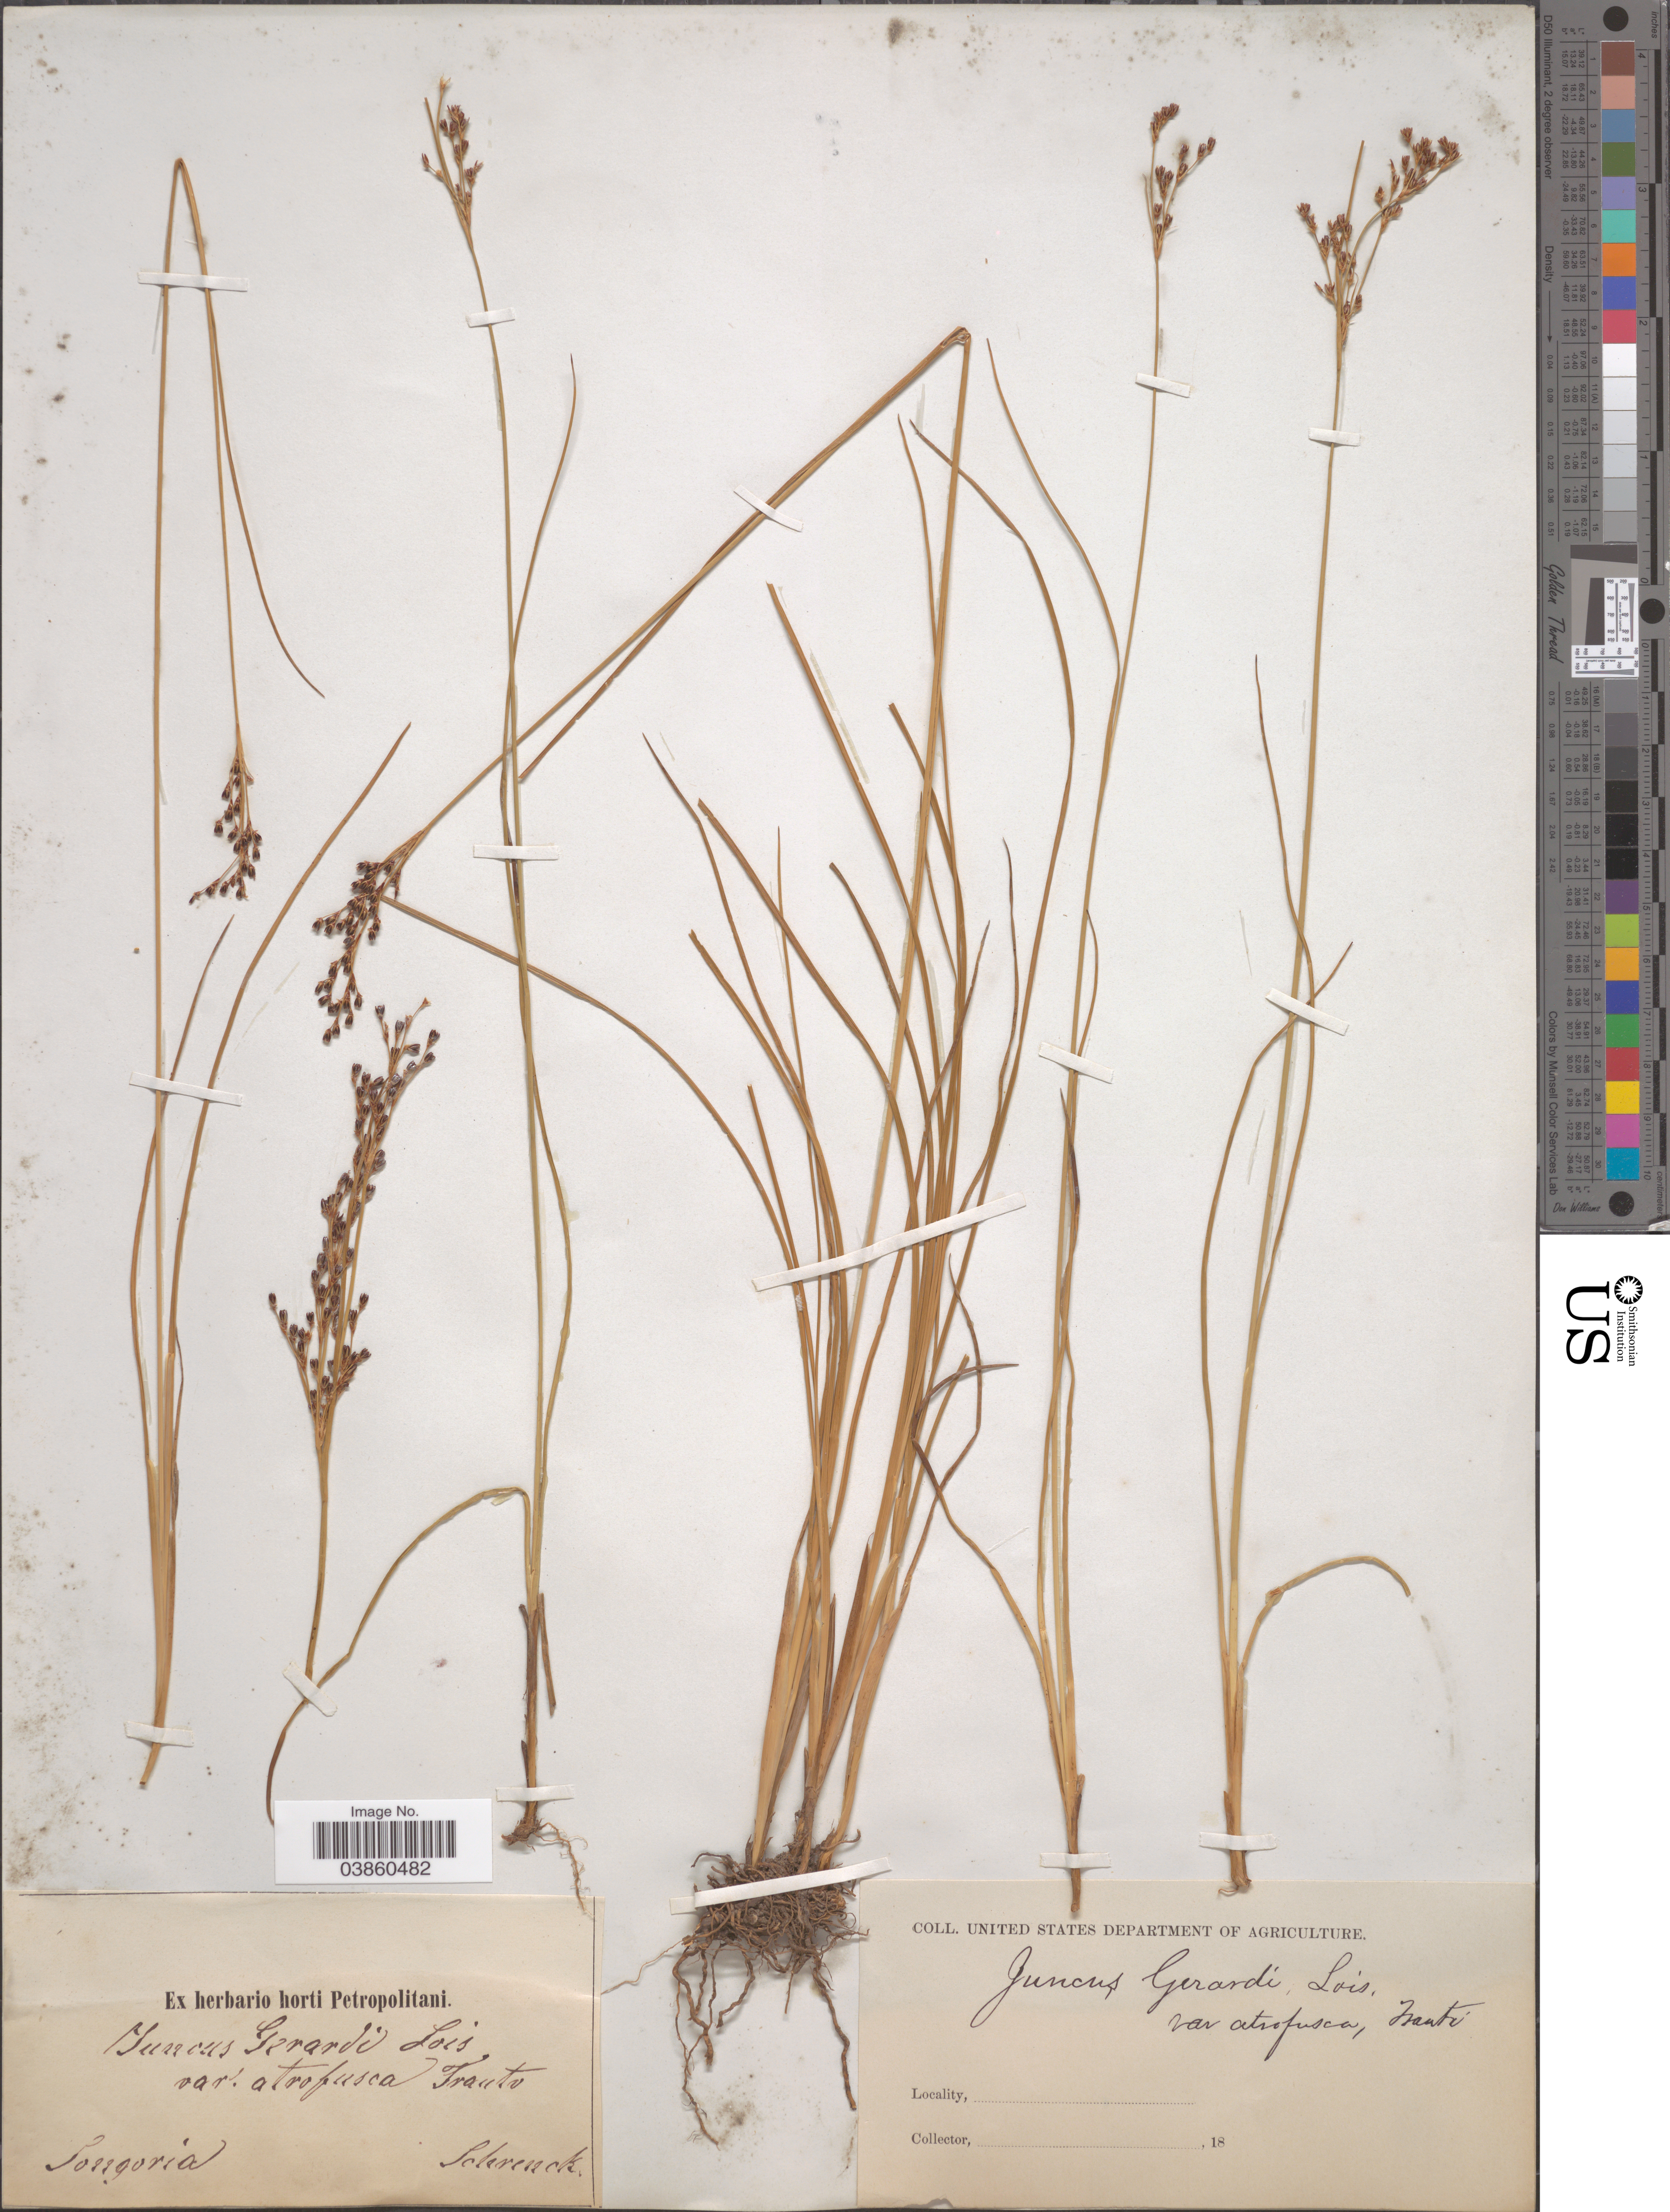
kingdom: Plantae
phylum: Tracheophyta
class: Liliopsida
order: Poales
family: Juncaceae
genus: Juncus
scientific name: Juncus gerardi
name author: Loisel.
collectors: -- Schrenck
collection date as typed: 18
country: Kazakhstan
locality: Songoria.